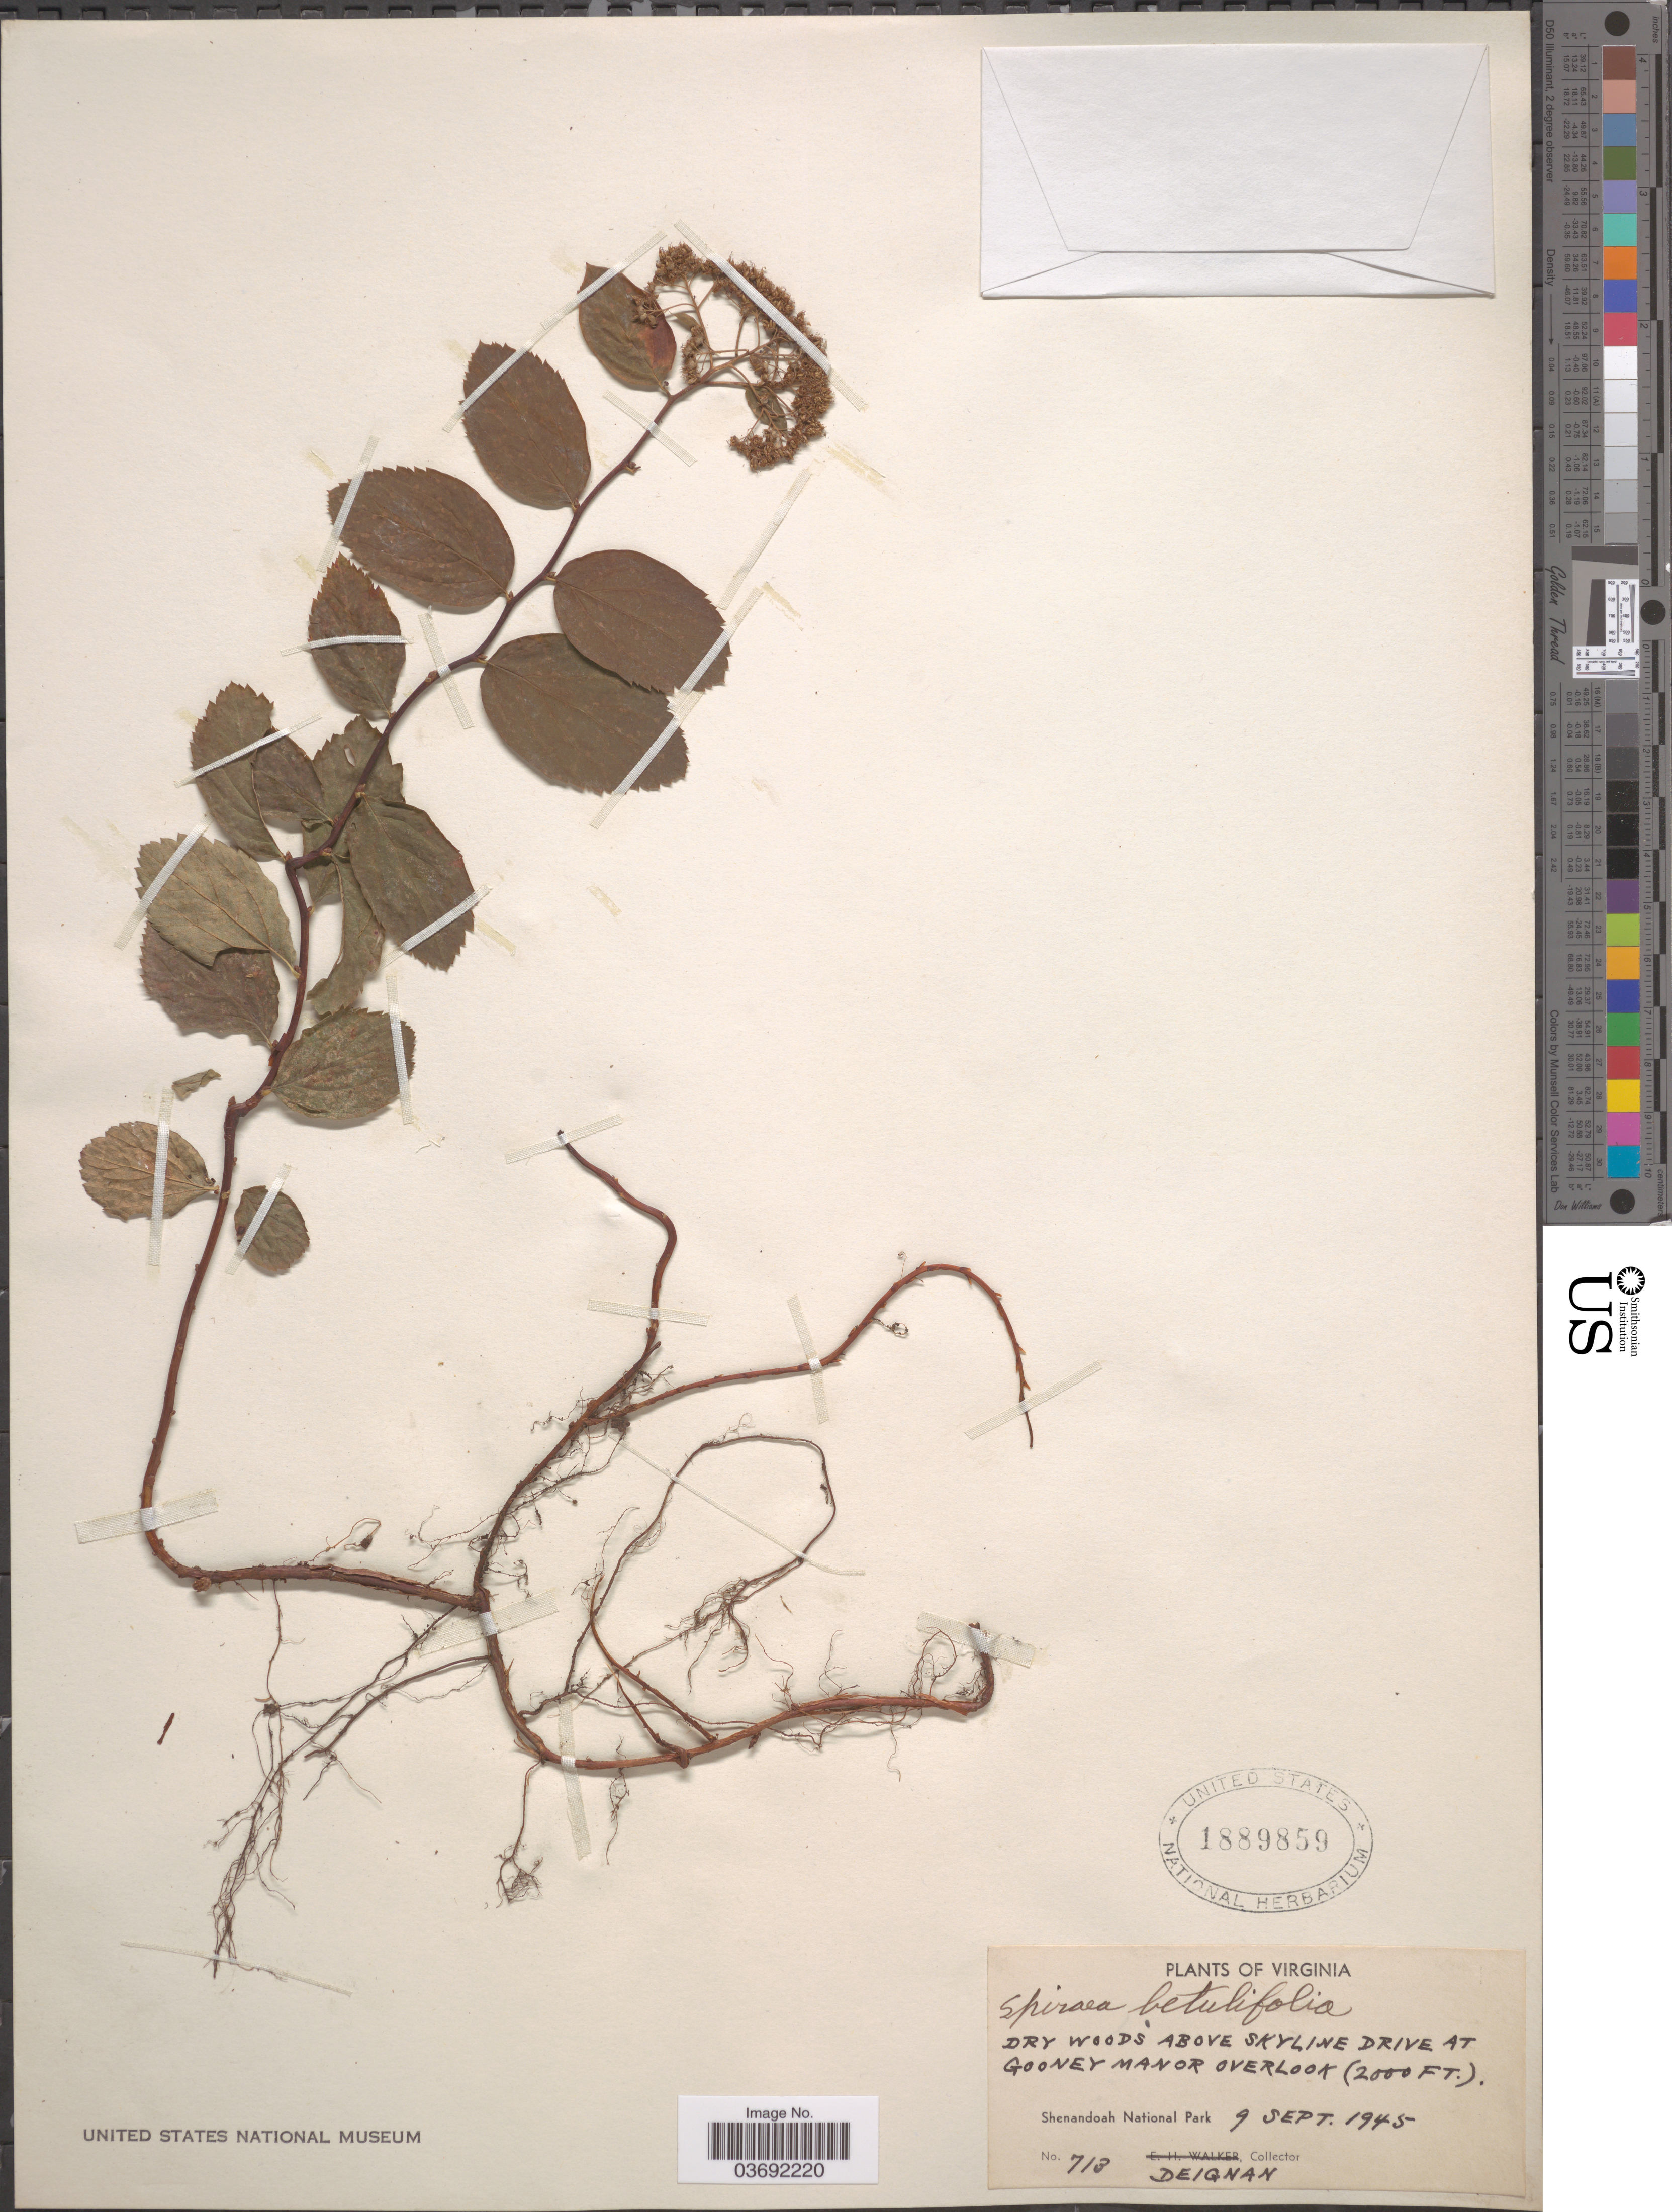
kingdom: Plantae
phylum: Tracheophyta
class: Magnoliopsida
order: Rosales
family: Rosaceae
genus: Spiraea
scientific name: Spiraea betulifolia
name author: Pall.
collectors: -. Deignan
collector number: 713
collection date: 1945-09-09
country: United States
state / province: Virginia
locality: Dry woods above Skyline Drive at Gooney Manor overlook. Shenandoah National Park.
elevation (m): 610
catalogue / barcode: US 1889859